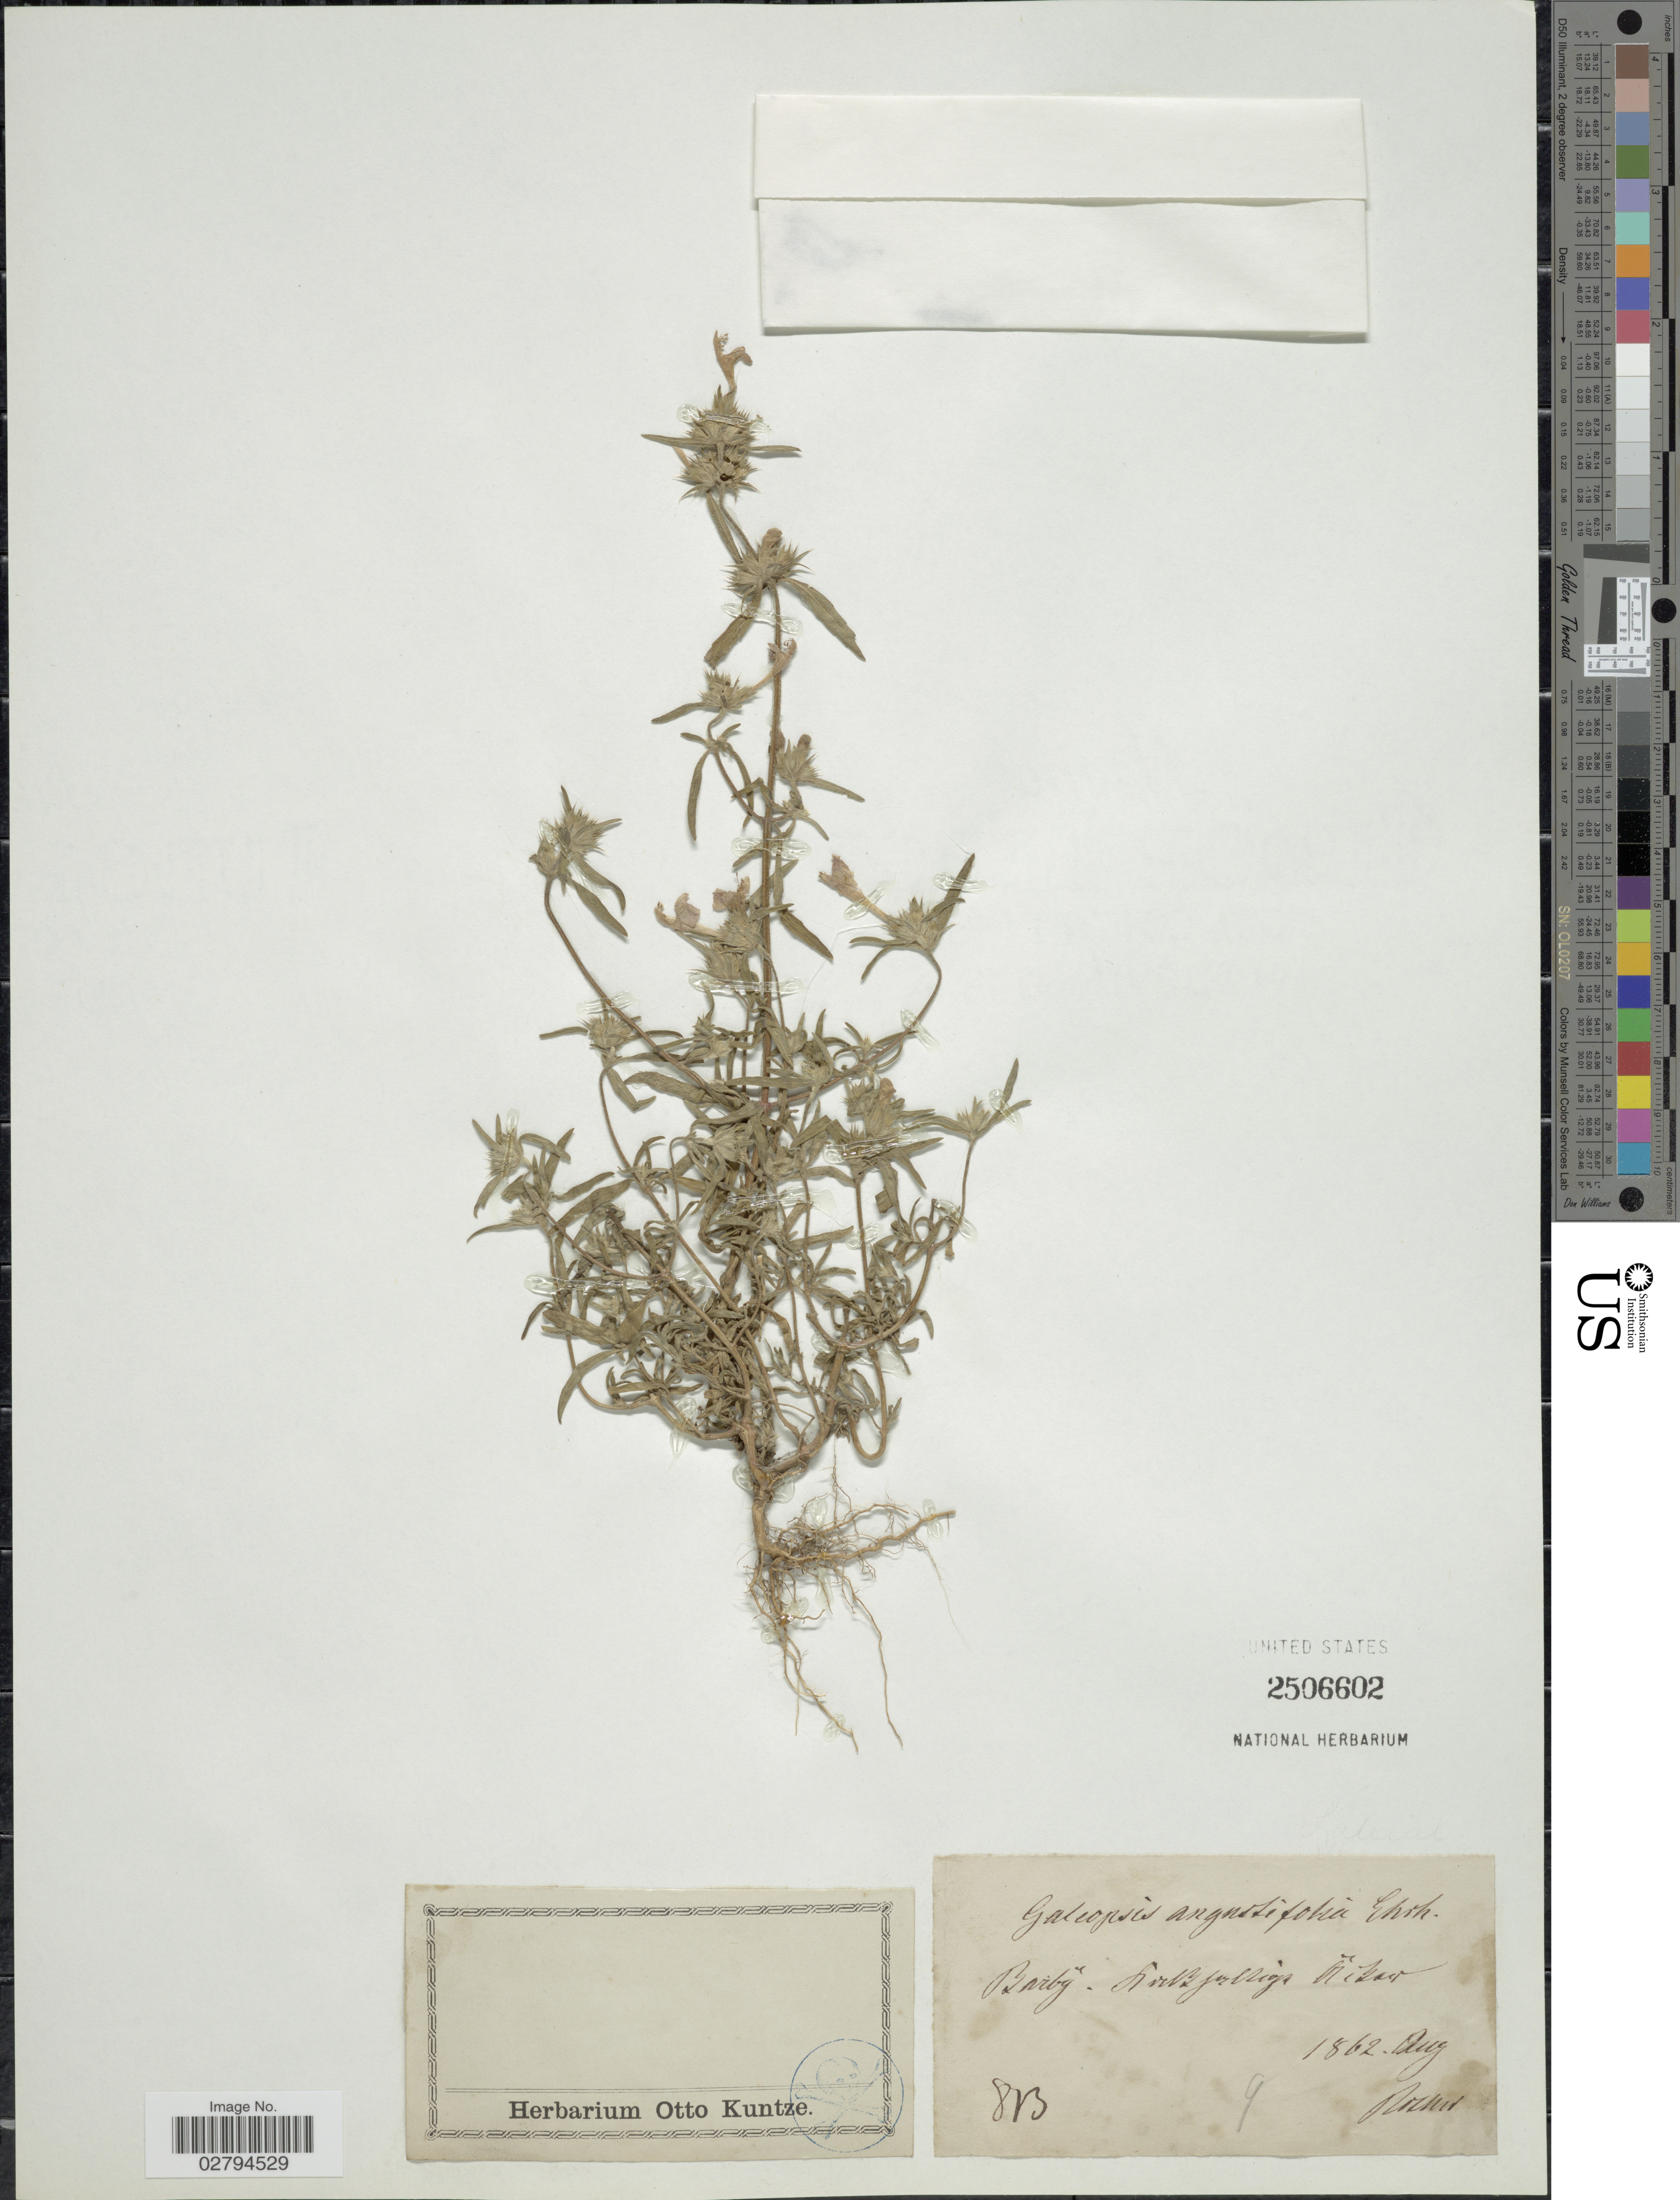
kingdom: Plantae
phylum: Tracheophyta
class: Magnoliopsida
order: Lamiales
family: Lamiaceae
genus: Galeopsis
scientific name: Galeopsis angustifolia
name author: Ehrh. ex Hoffm.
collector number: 813*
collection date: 1862-08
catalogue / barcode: US 2506602